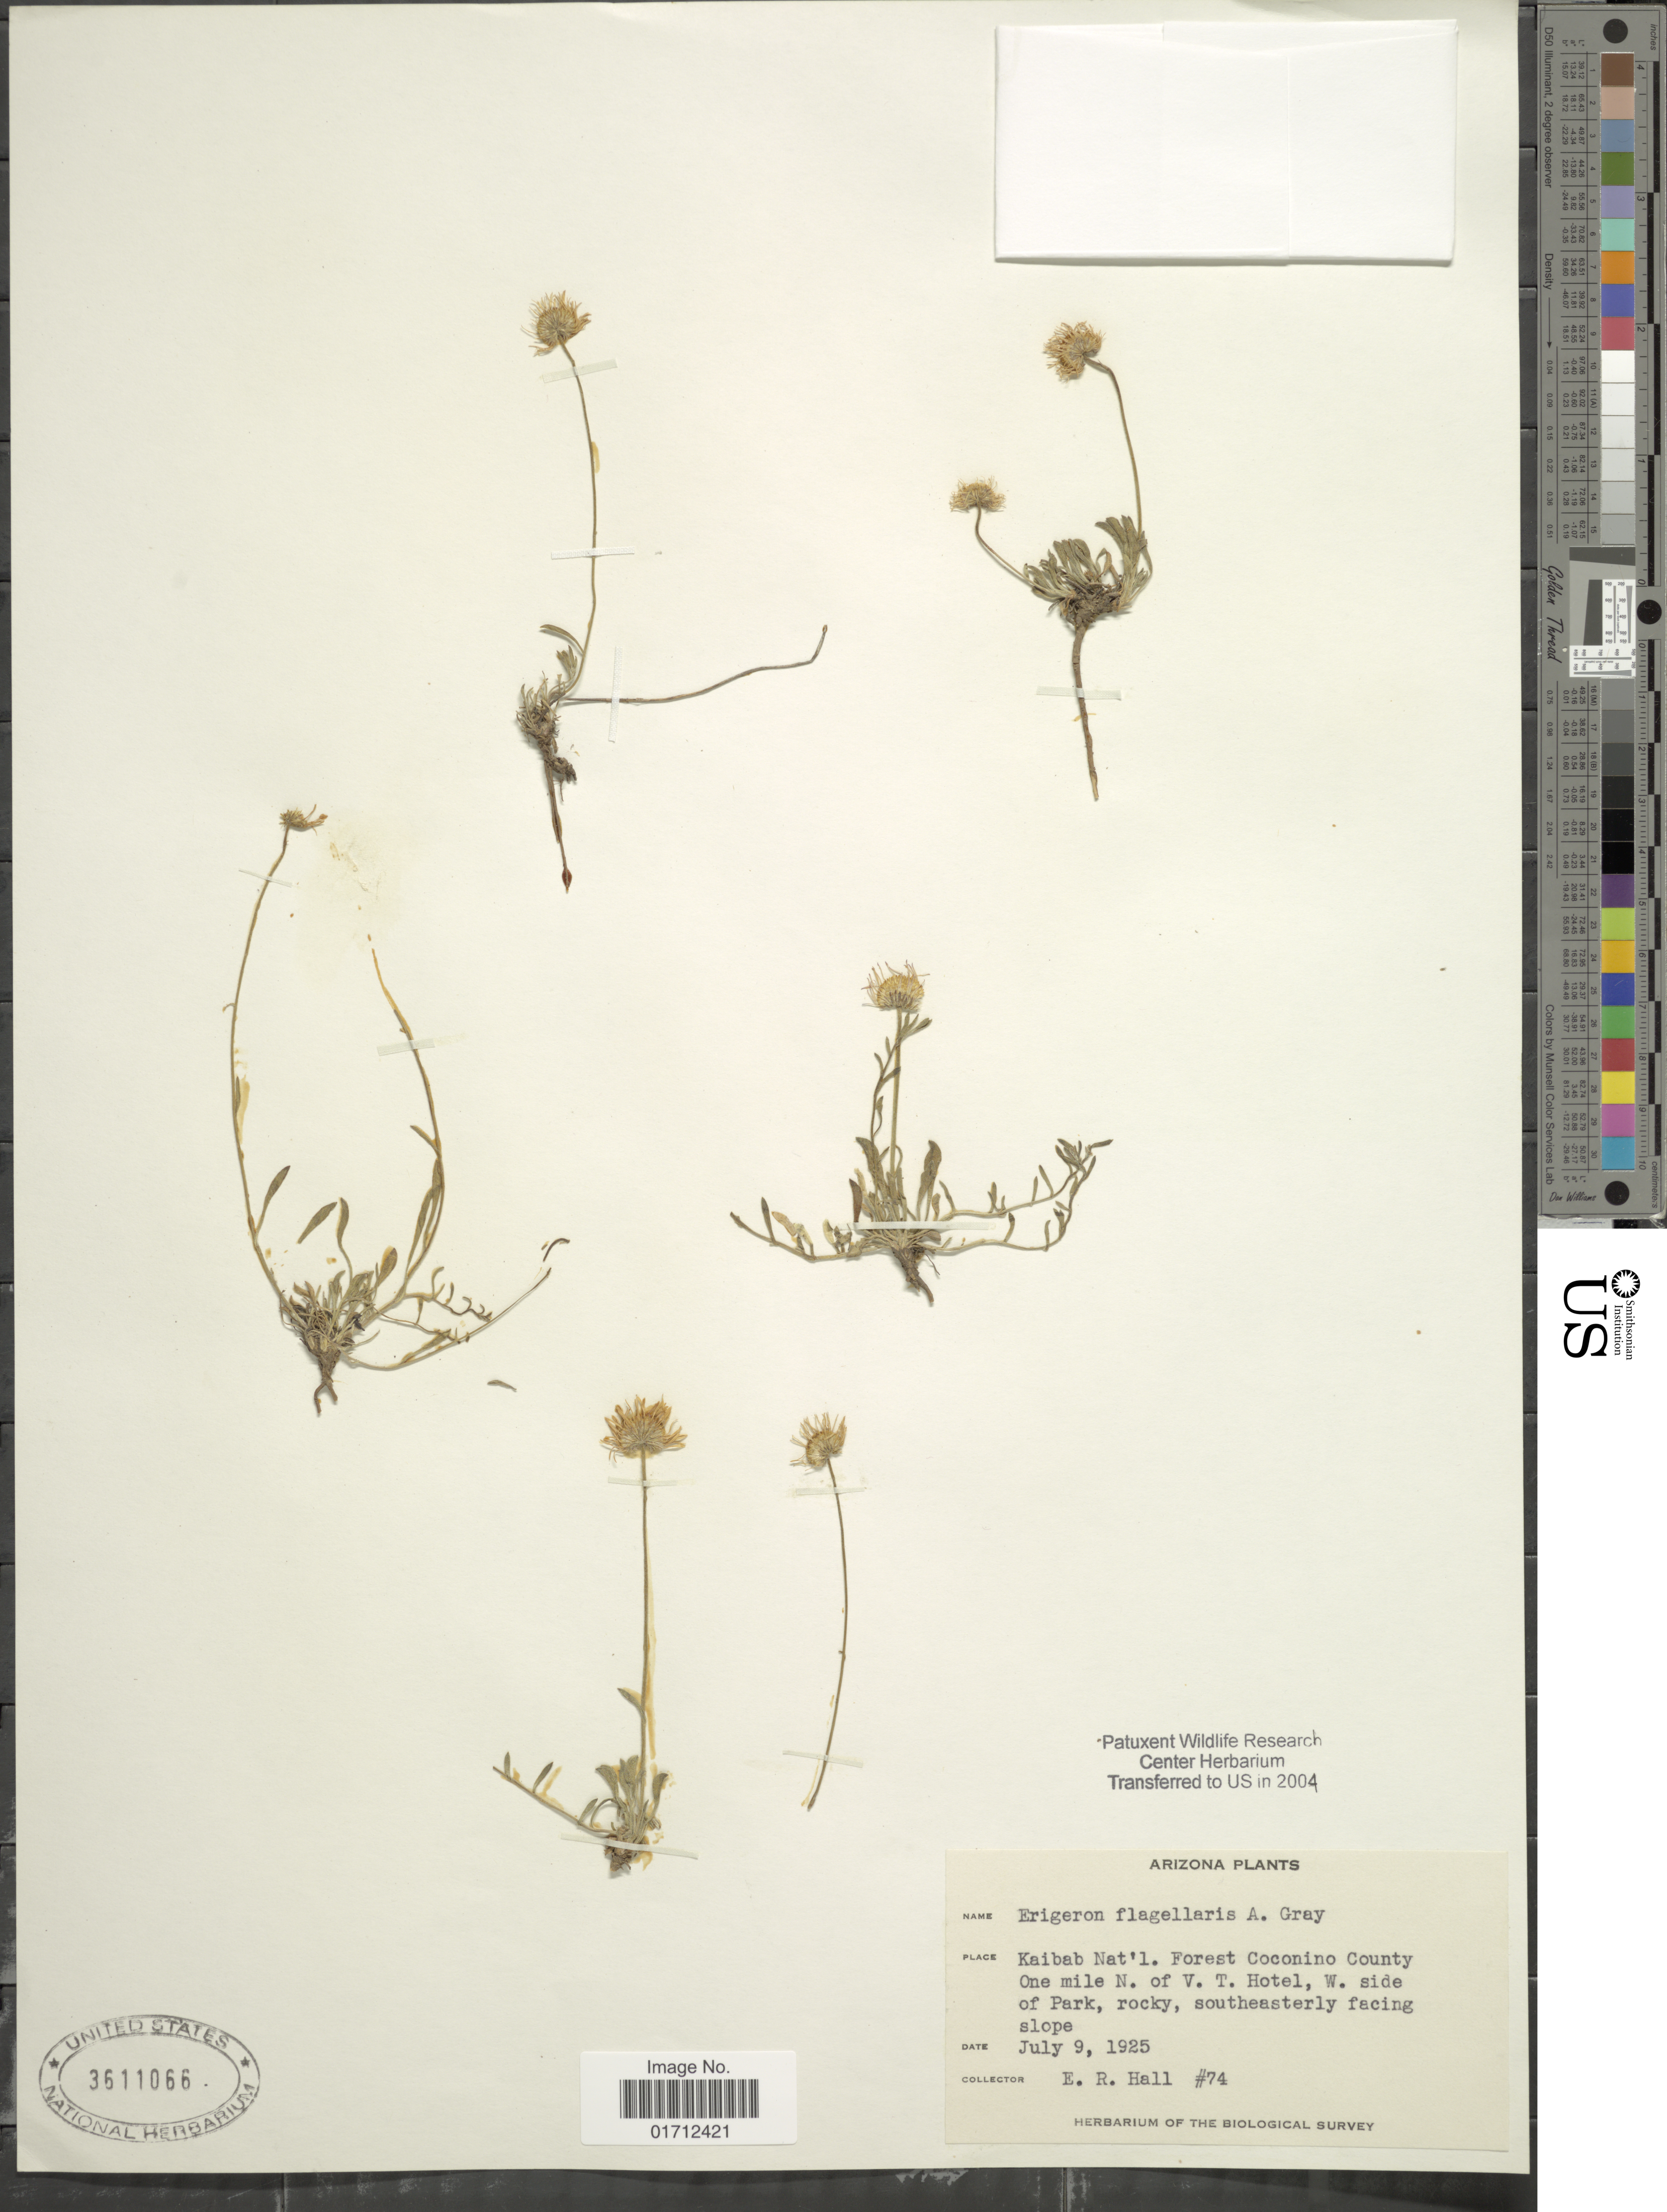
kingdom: Plantae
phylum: Tracheophyta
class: Magnoliopsida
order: Asterales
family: Asteraceae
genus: Erigeron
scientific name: Erigeron flagellaris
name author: A. Gray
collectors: E. Hall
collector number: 74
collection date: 1925-07-09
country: United States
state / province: Arizona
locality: Kaibab Nat'l Forest Coconino County One mile N. of V. T. Hotel, W. side of Park.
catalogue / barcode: US 3611066